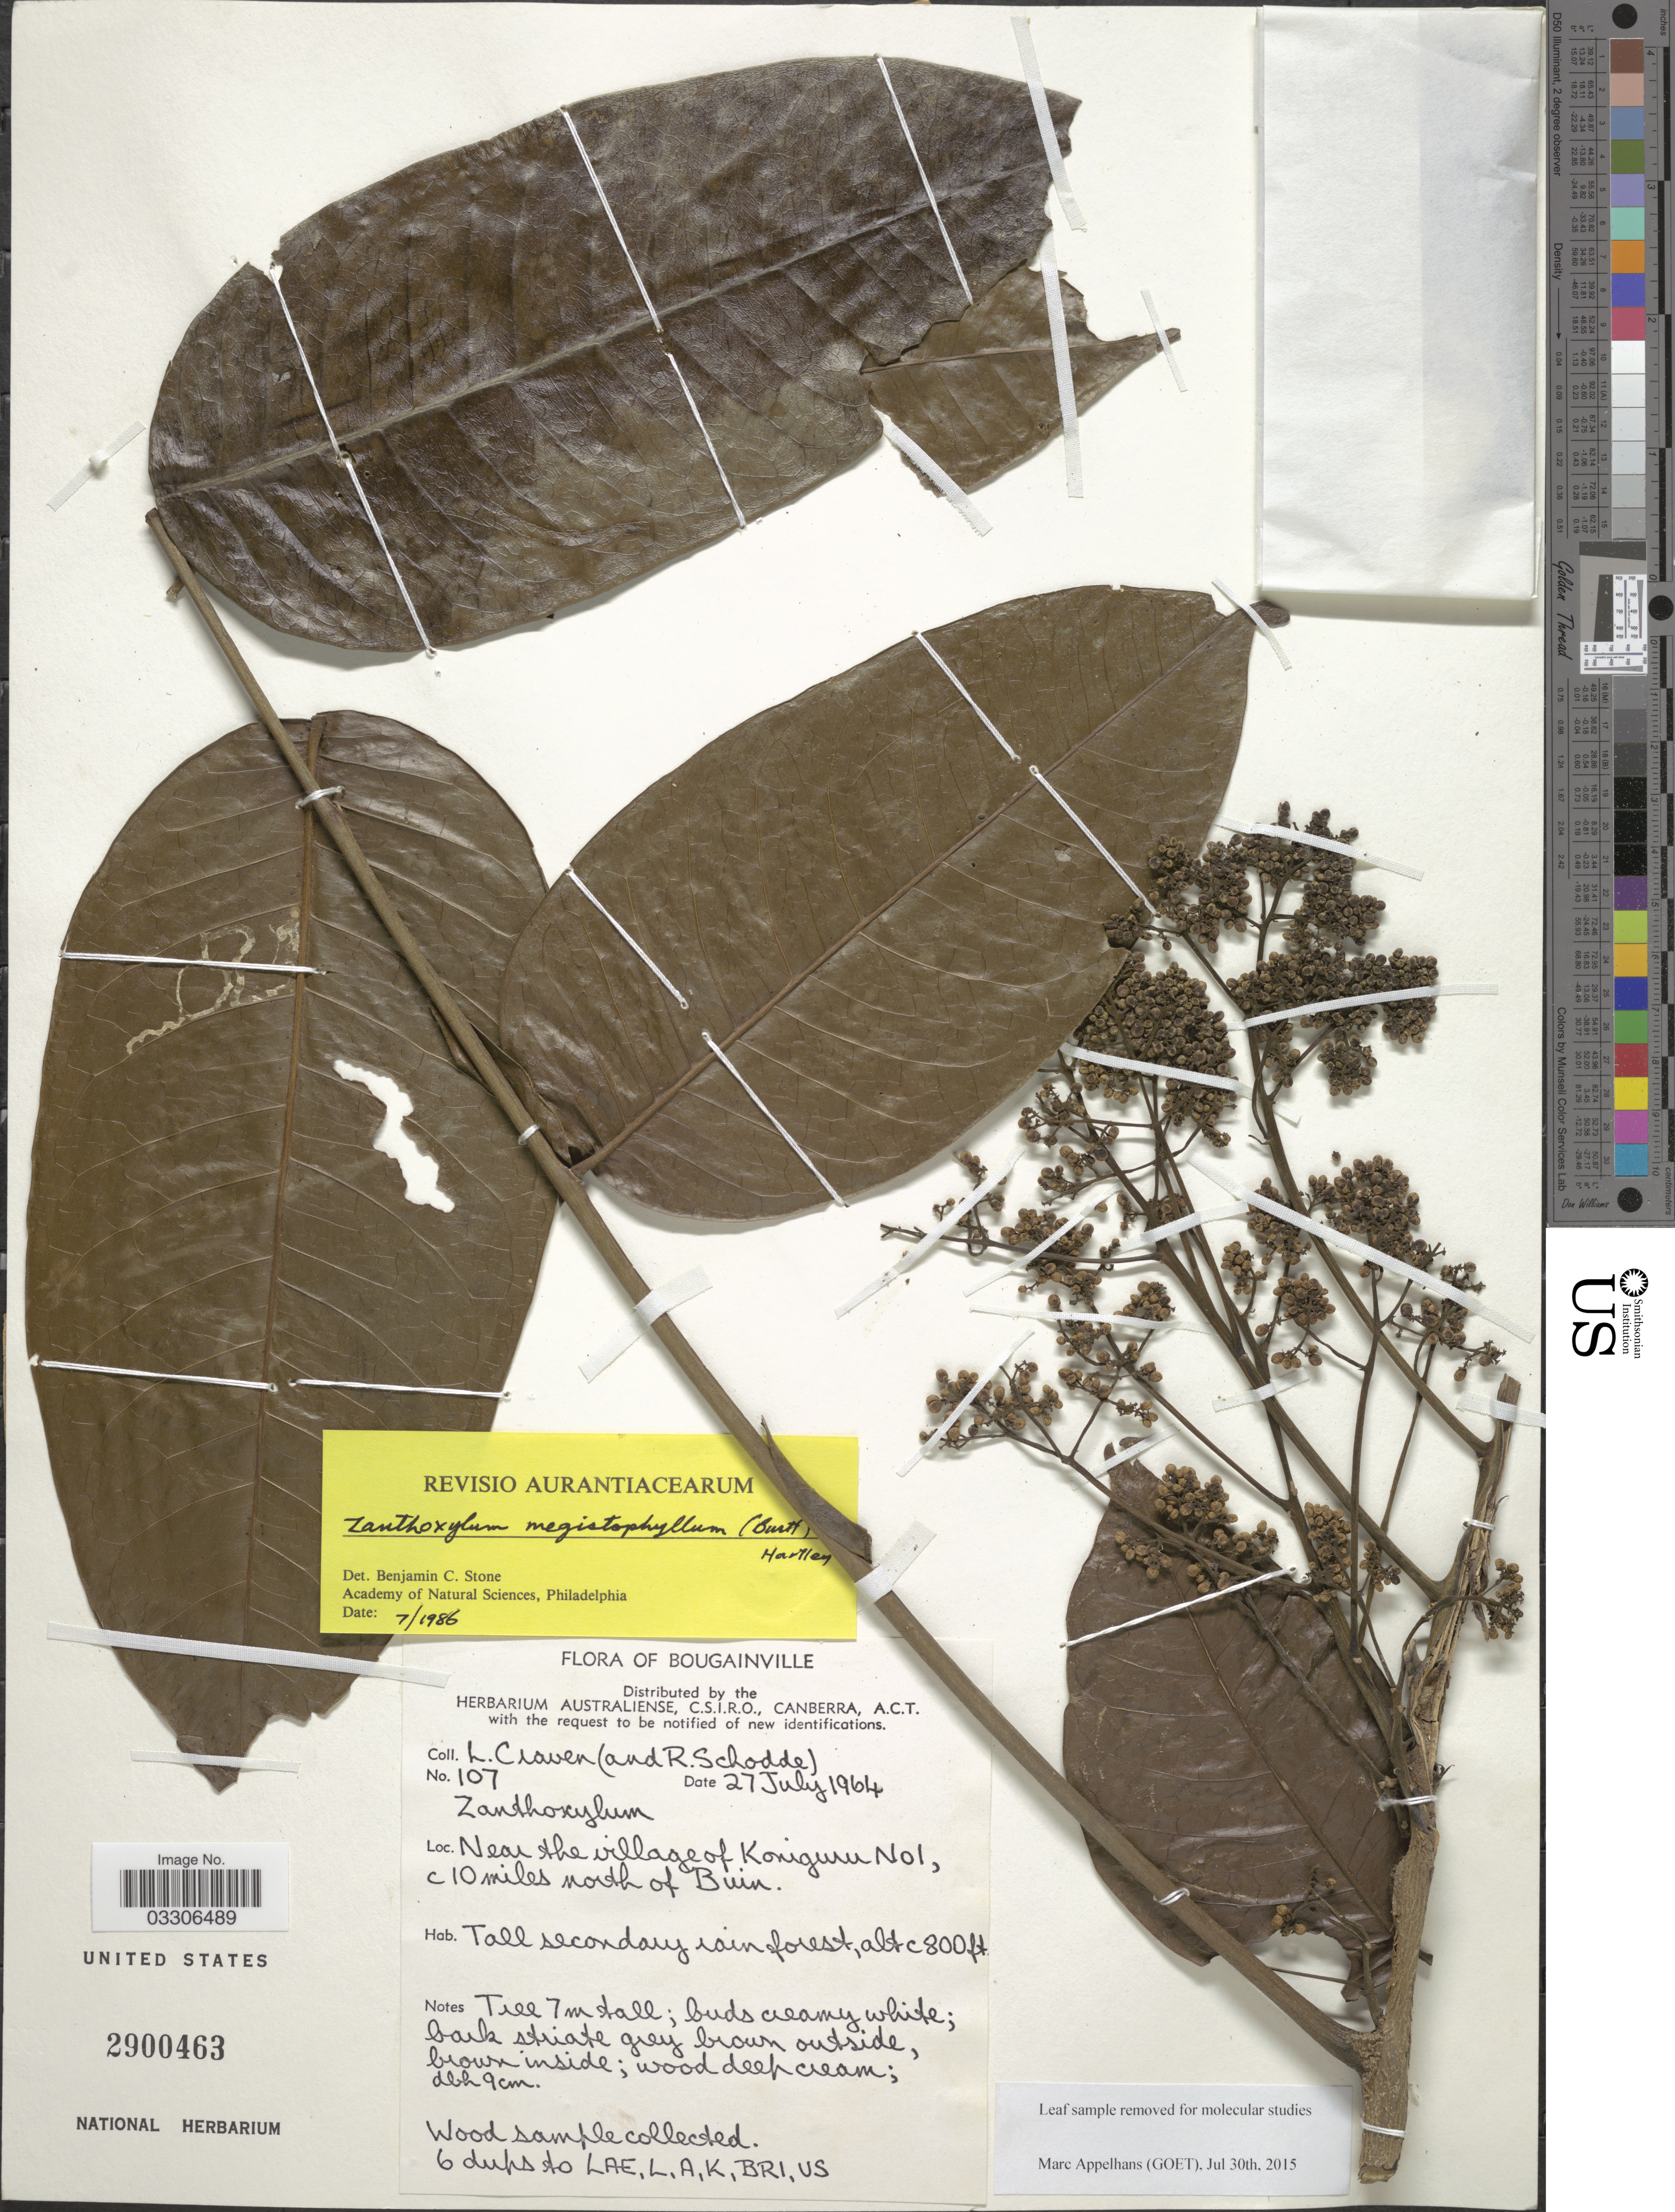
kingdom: Plantae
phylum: Tracheophyta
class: Magnoliopsida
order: Sapindales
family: Rutaceae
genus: Zanthoxylum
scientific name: Zanthoxylum megistophyllum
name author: (Burtt) T.G. Hartley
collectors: L. A. Craven & R. Schodde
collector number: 107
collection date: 1964-07-27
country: Papua New Guinea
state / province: Bougainville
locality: Near the village of Koniguru Nol, c. 10 miles north of Buin.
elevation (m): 244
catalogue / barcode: US 2900463